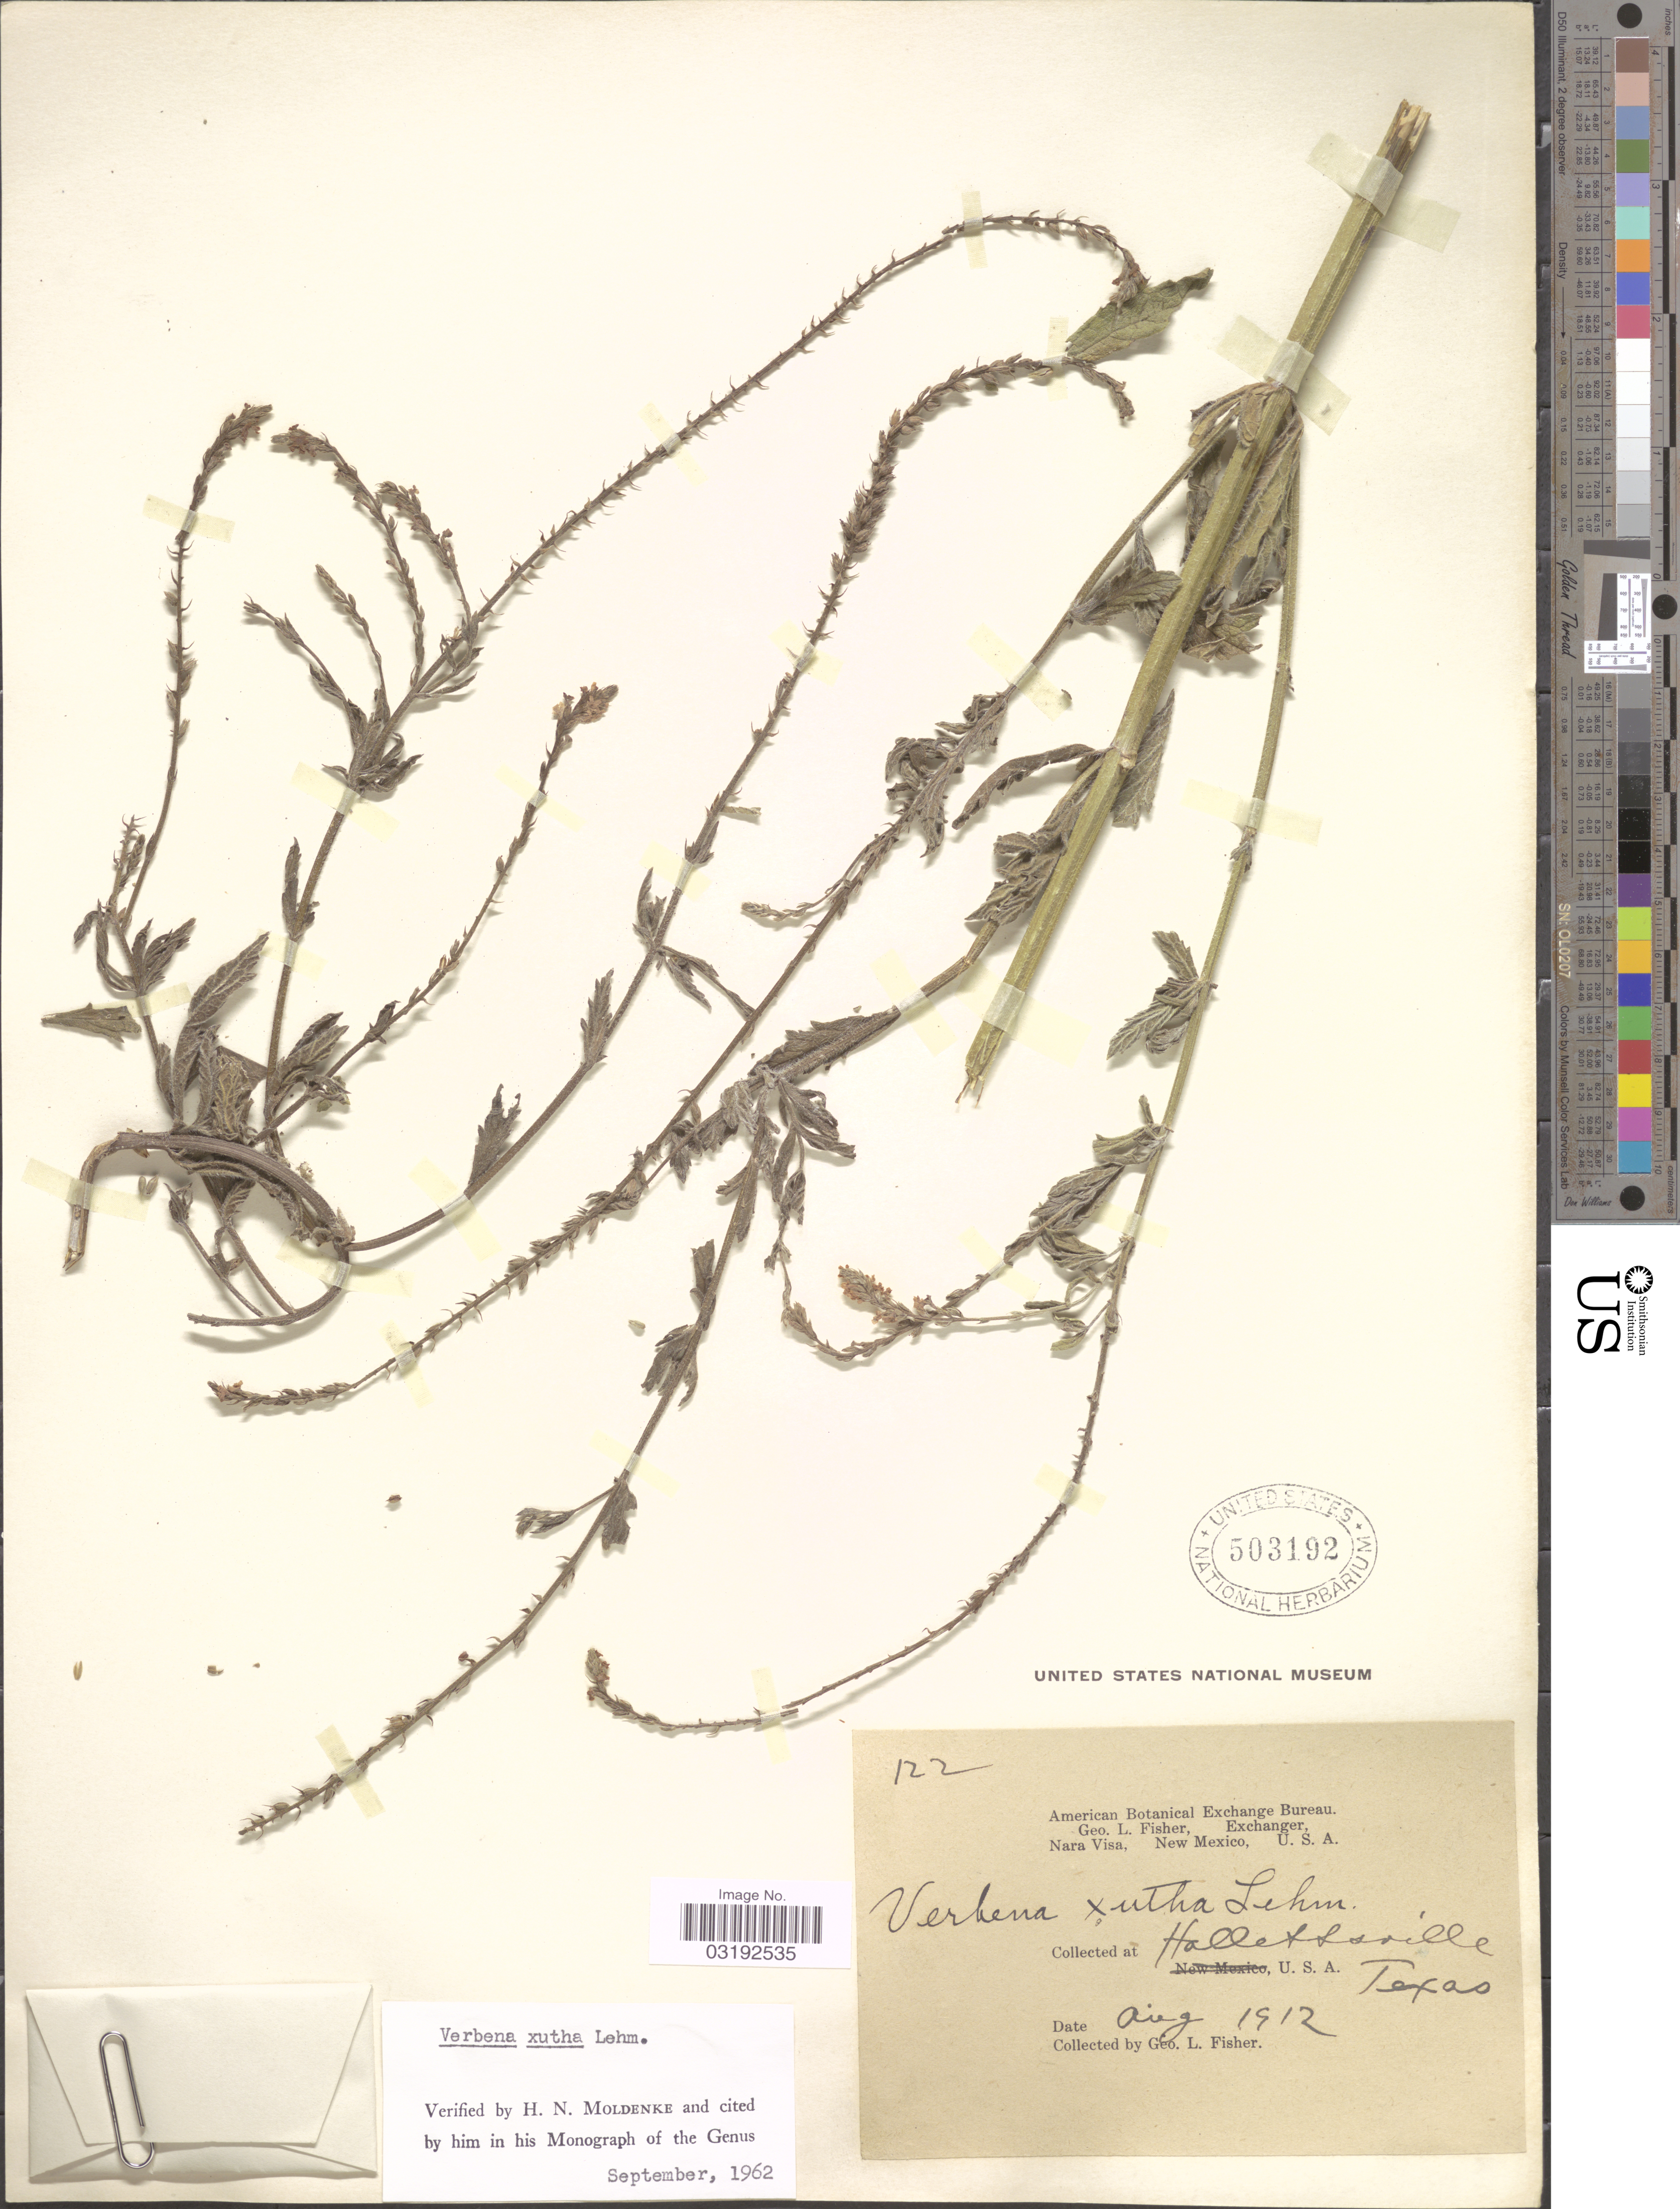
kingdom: Plantae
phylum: Tracheophyta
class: Magnoliopsida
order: Lamiales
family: Verbenaceae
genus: Verbena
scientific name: Verbena xutha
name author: Lehm.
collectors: G. L. Fisher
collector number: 122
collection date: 1912-08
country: United States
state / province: Texas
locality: Hallettsville.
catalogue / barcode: US 503192